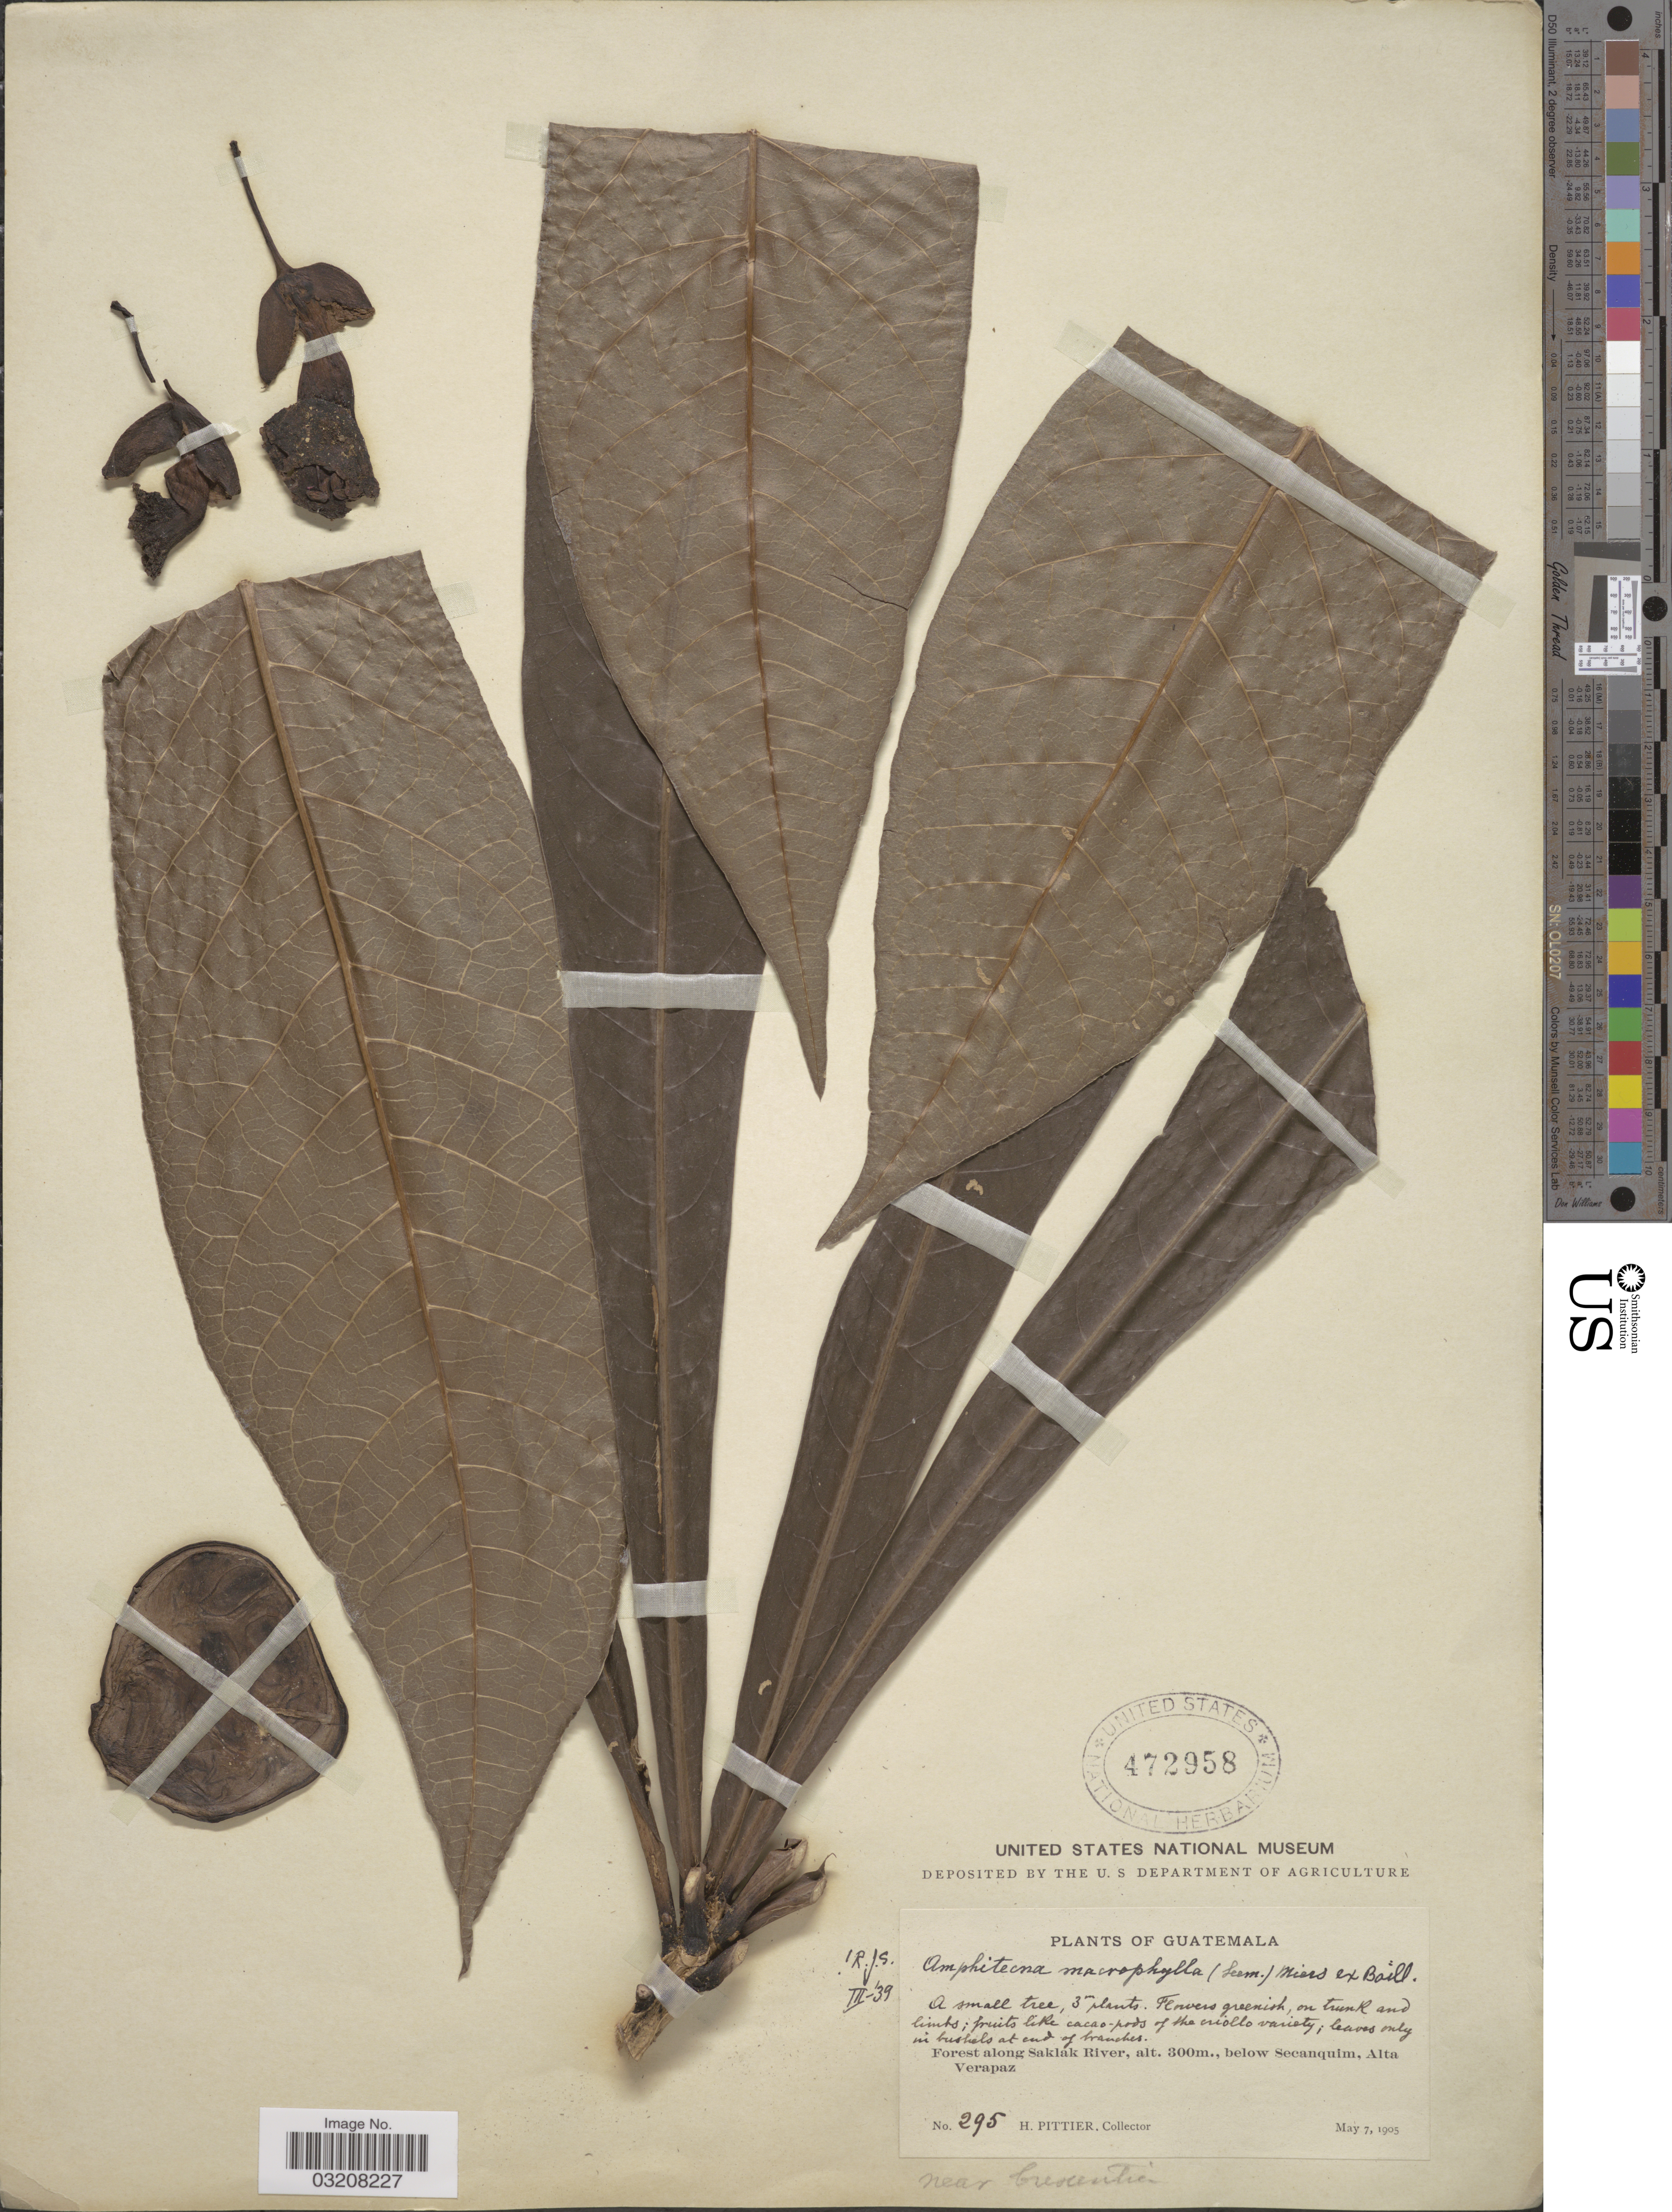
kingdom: Plantae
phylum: Tracheophyta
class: Magnoliopsida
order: Lamiales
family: Bignoniaceae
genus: Amphitecna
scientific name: Amphitecna macrophylla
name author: (Seem.) Miers ex Baill.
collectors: H. F. Pittier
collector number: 295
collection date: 1905-05-07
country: Guatemala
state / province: Alta Verapaz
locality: Forest along Saklak River, below Secanquim.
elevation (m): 300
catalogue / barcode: US 472958